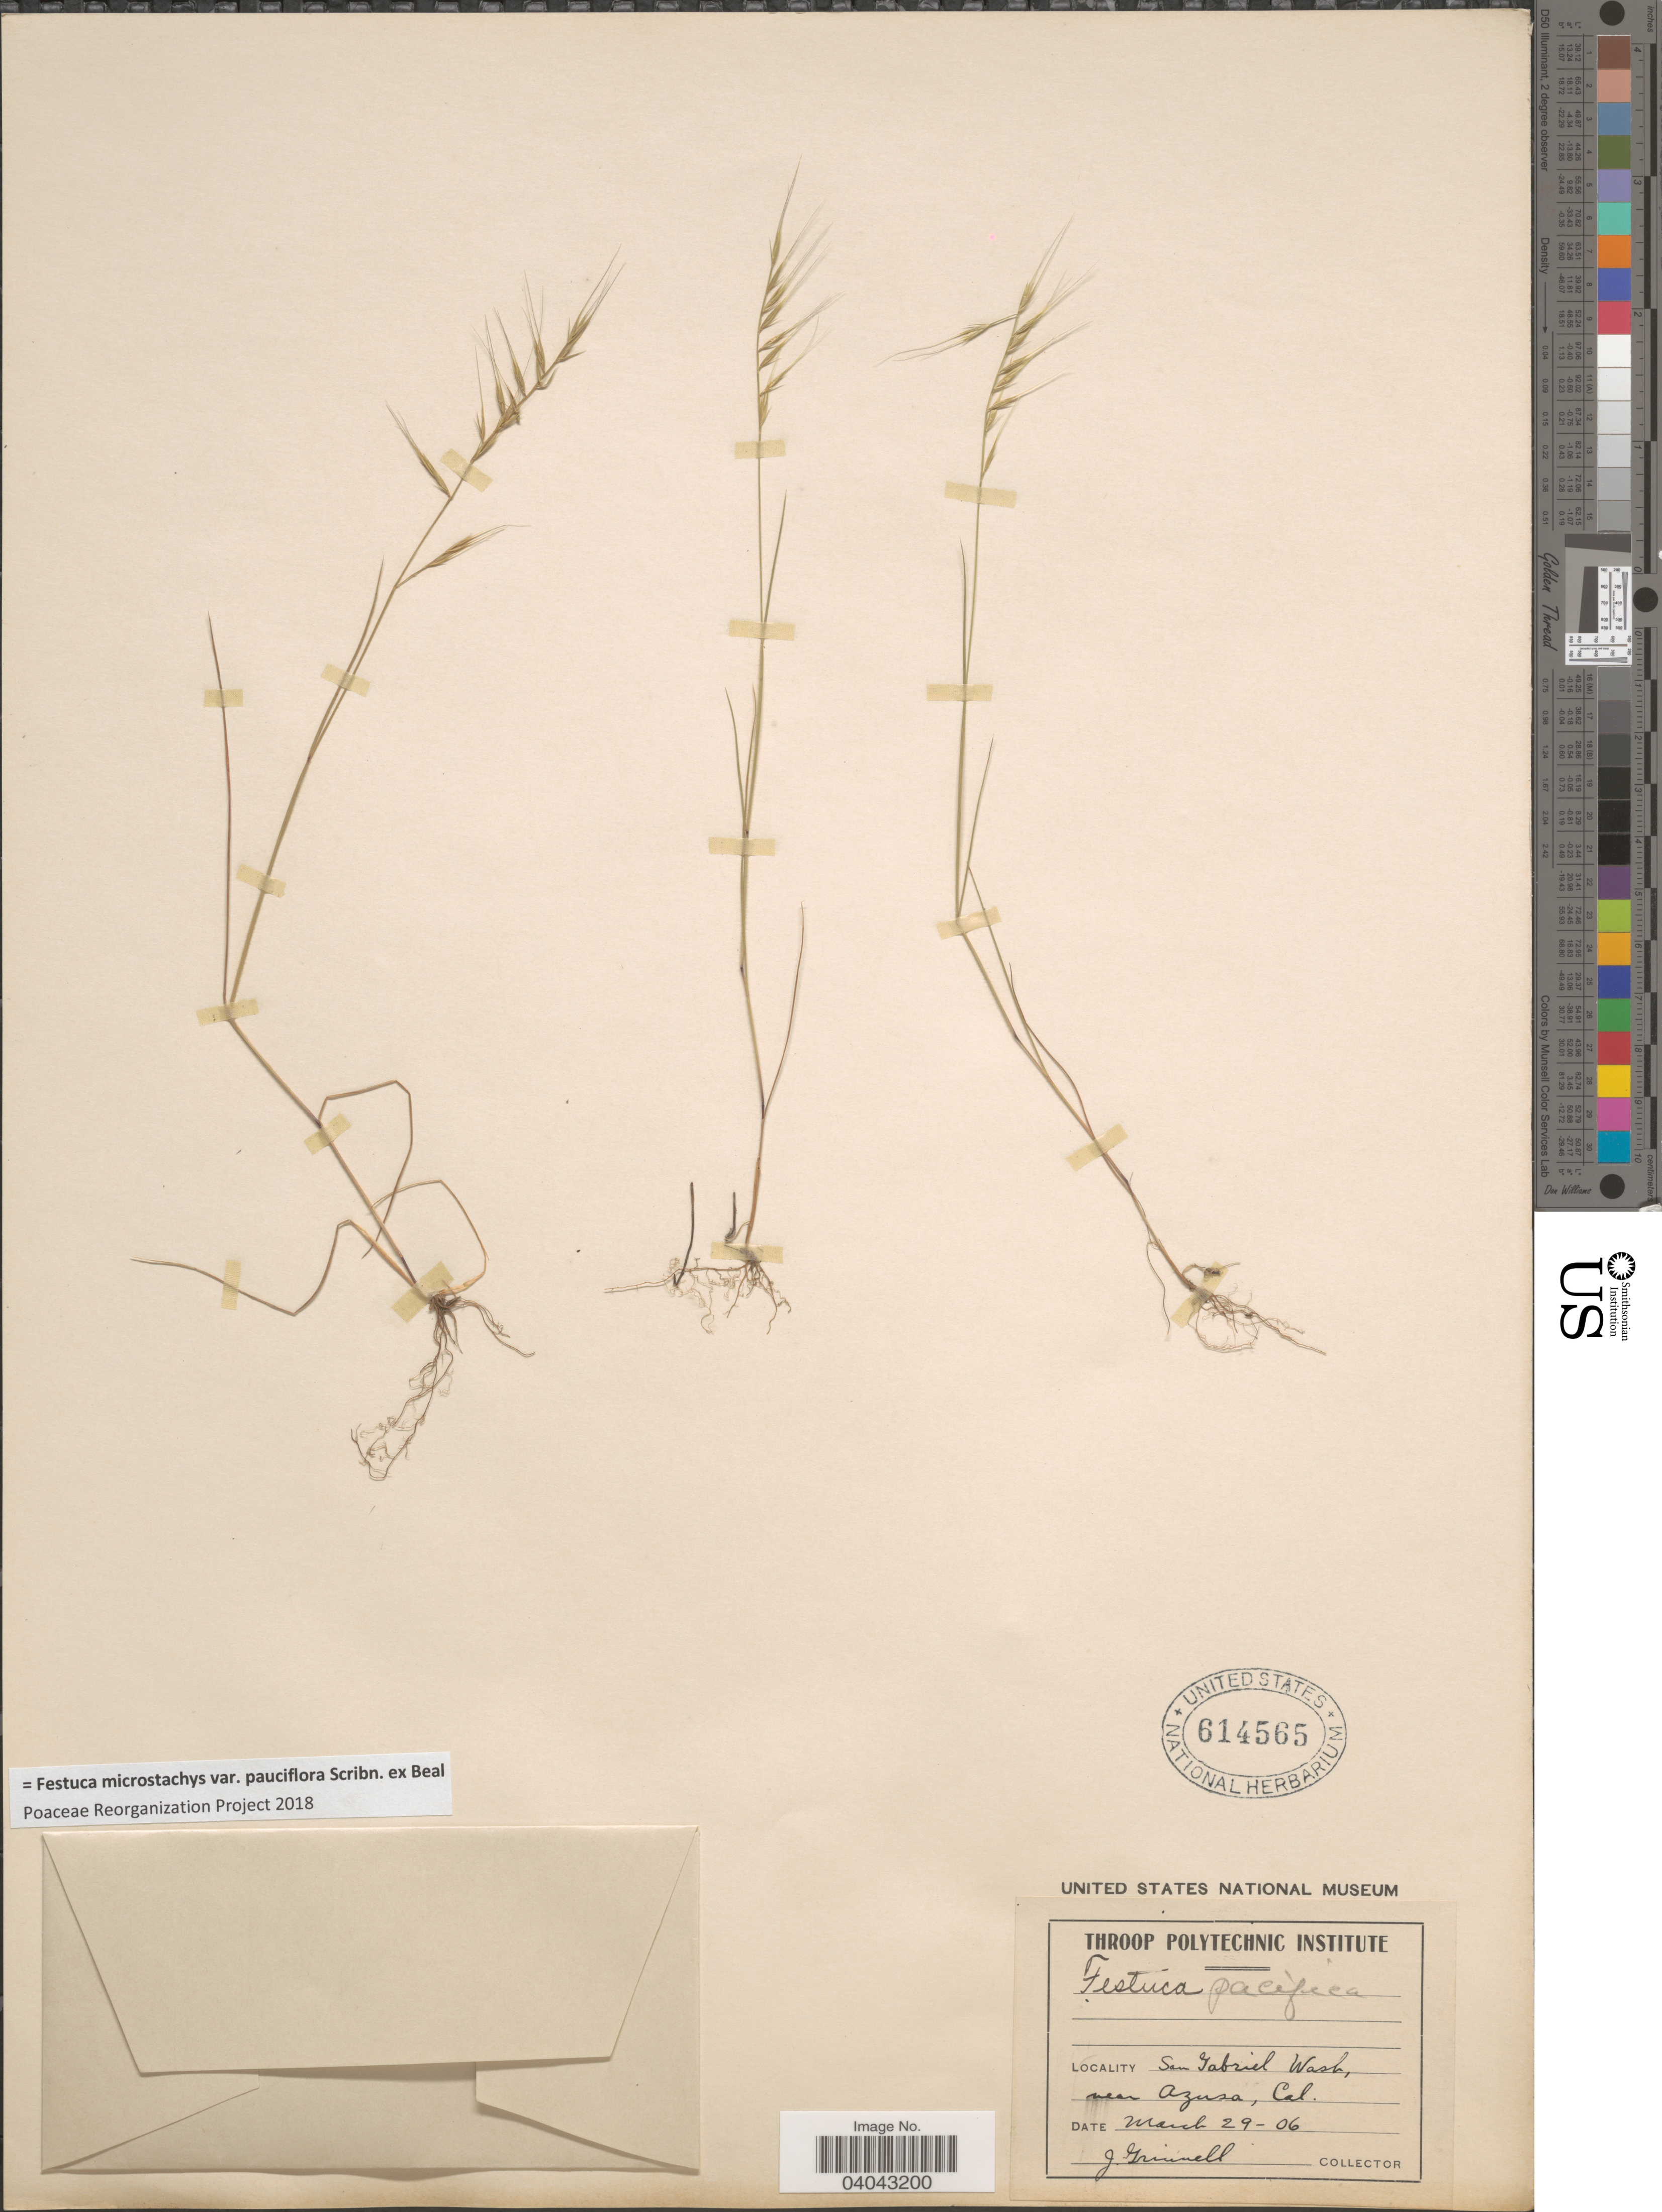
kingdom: Plantae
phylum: Tracheophyta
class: Liliopsida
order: Poales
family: Poaceae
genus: Festuca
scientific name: Festuca microstachys var. pauciflora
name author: Scribn. ex W.J. Beal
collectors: J. Grinnell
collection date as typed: Transcribed d/m/y: 29/3/6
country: United States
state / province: California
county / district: Los Angeles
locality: San Gabriel Wash, near Azusa.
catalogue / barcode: US 614565